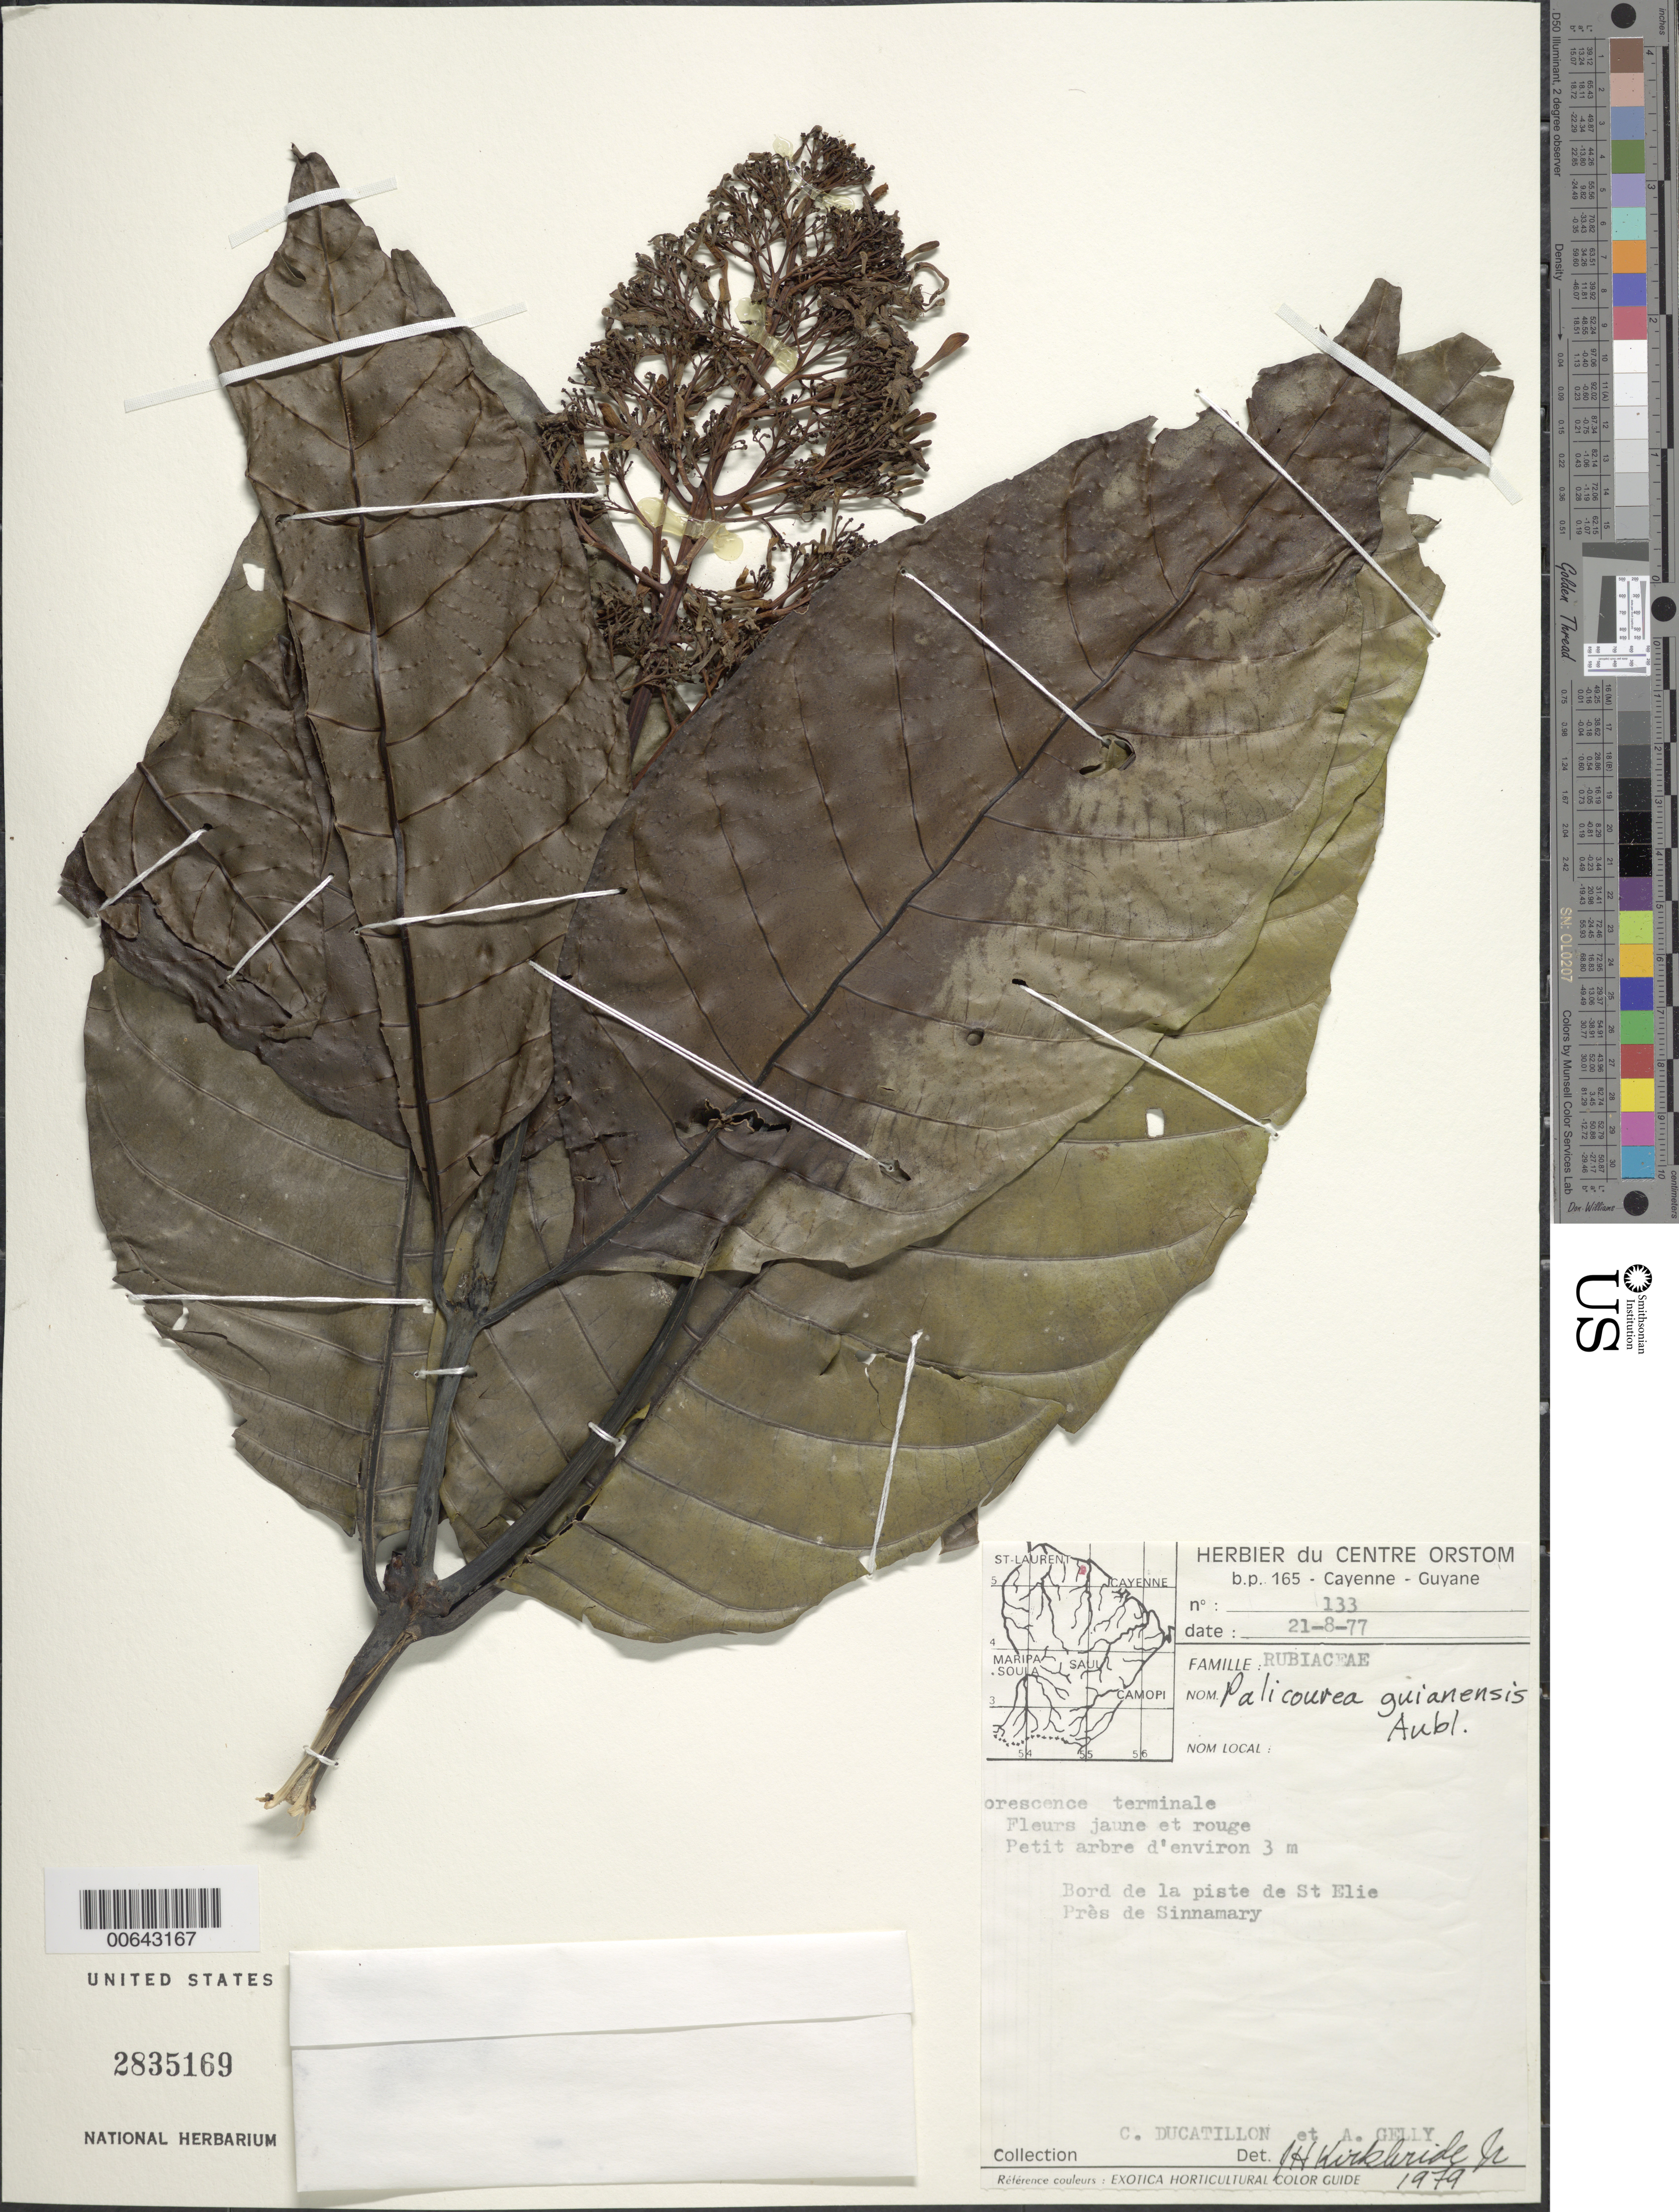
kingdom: Plantae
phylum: Tracheophyta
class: Magnoliopsida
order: Gentianales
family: Rubiaceae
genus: Palicourea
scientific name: Palicourea guianensis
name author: Aubl.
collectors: C. Ducatillon & A. Gelly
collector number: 133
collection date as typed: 21-Aug-77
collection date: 1977-08-21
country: French Guiana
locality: Piste de Saint-Élie, pres de Sinnamary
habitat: Bord de la piste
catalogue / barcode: US 2835169